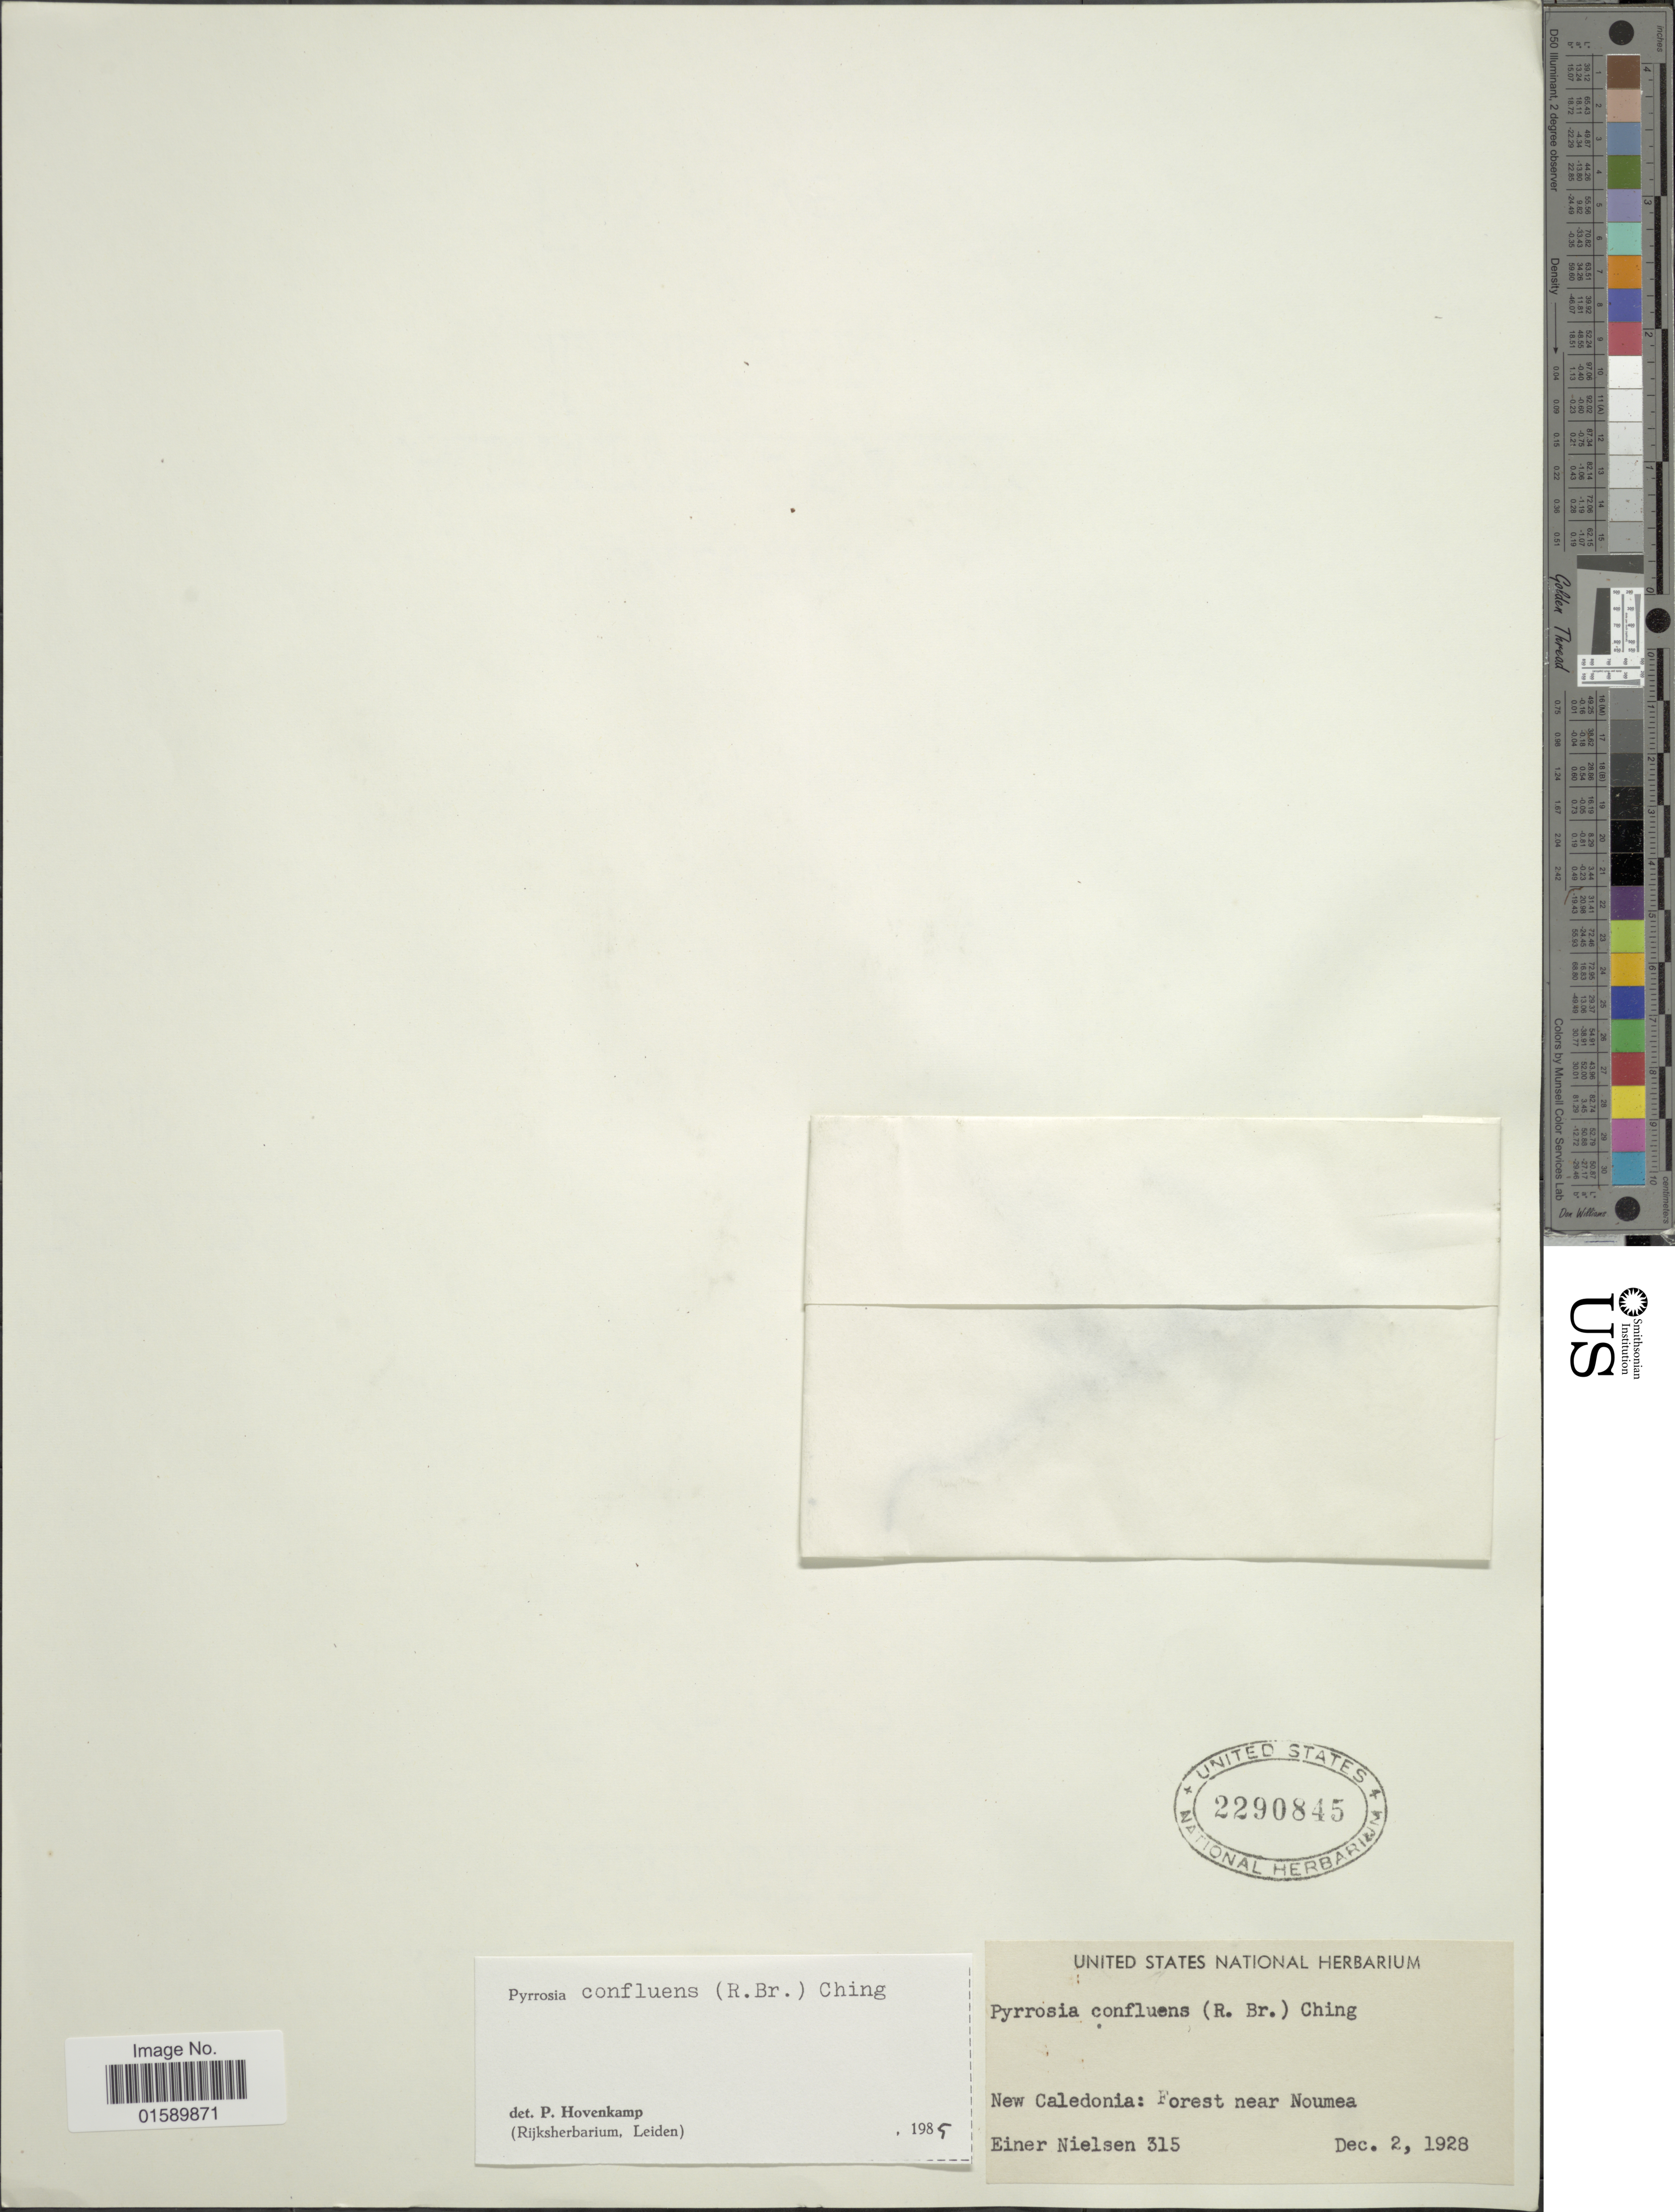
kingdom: Plantae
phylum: Tracheophyta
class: Polypodiopsida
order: Polypodiales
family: Polypodiaceae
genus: Pyrrosia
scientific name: Pyrrosia confluens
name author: (R. Br.) Ching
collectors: E. Nielsen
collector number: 315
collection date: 1928-12-02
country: New Caledonia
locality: New Caledonie: Forest near Noumea.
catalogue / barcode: US 2290845